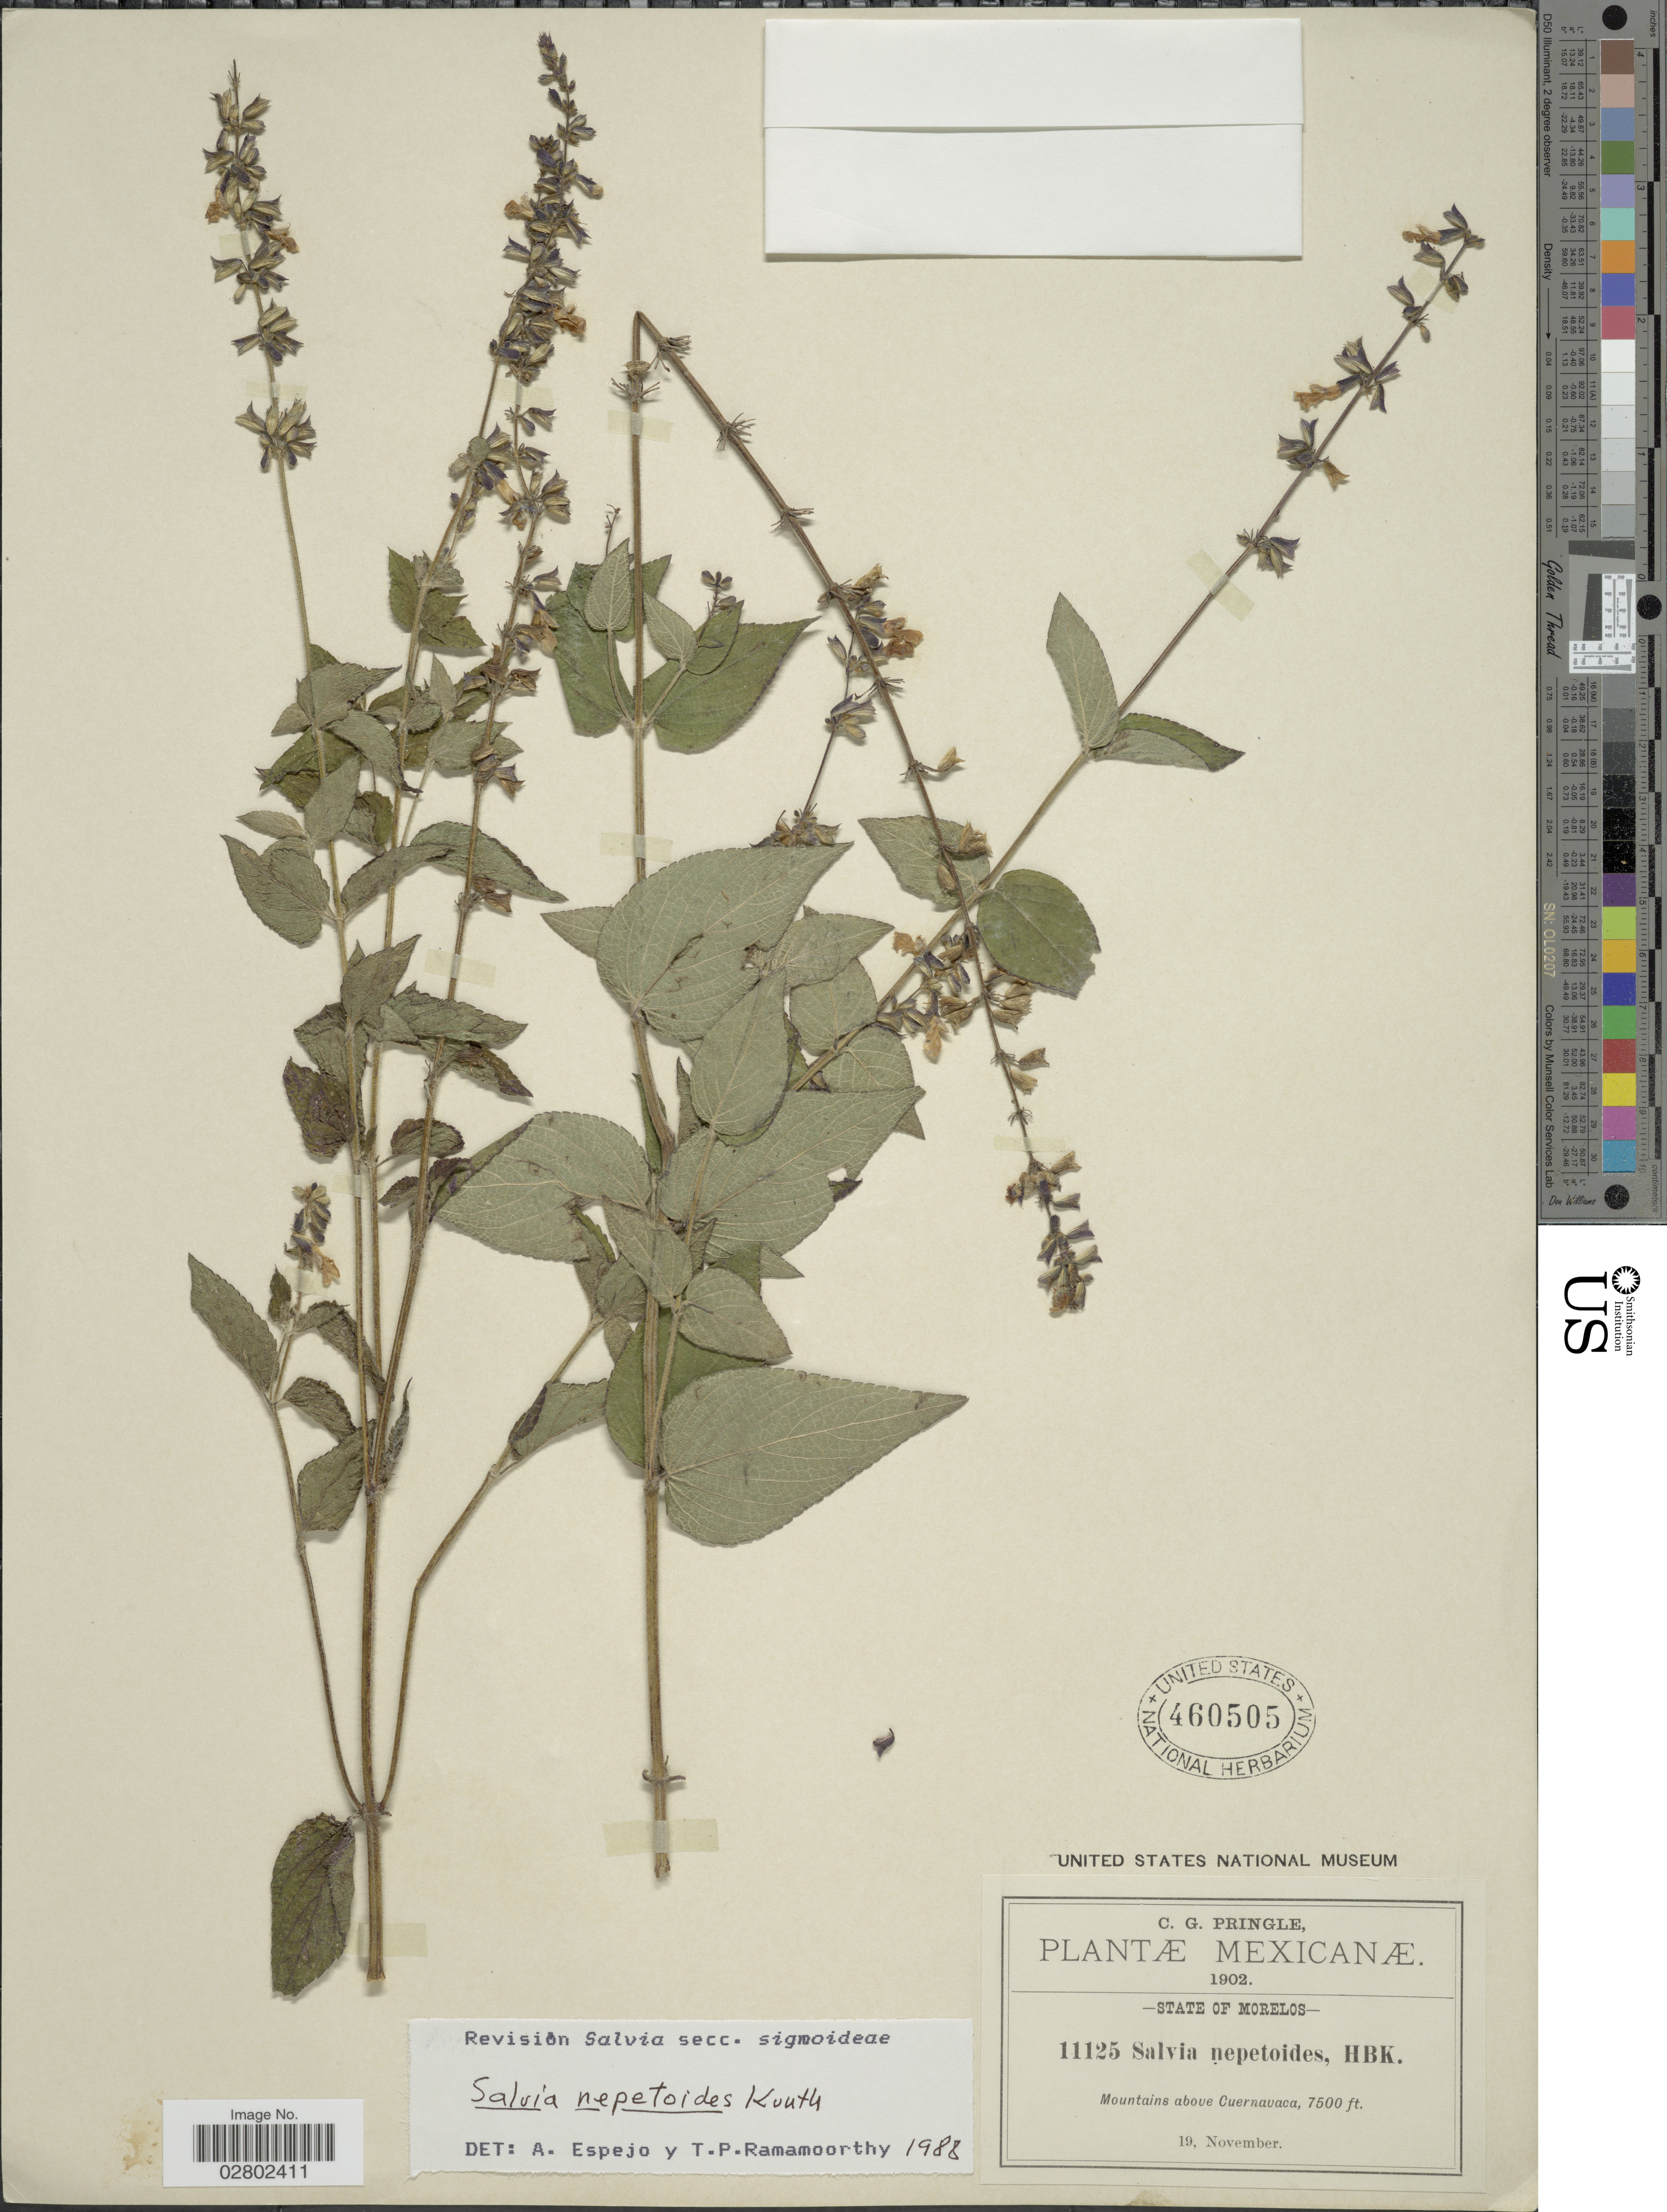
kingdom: Plantae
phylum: Tracheophyta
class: Magnoliopsida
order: Lamiales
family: Lamiaceae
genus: Salvia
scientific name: Salvia nepetoides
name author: Kunth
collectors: C. G. Pringle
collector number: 11125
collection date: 1902-11-19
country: Mexico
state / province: Morelos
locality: Mountains above Cuernavaca.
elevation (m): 2286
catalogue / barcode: US 460505